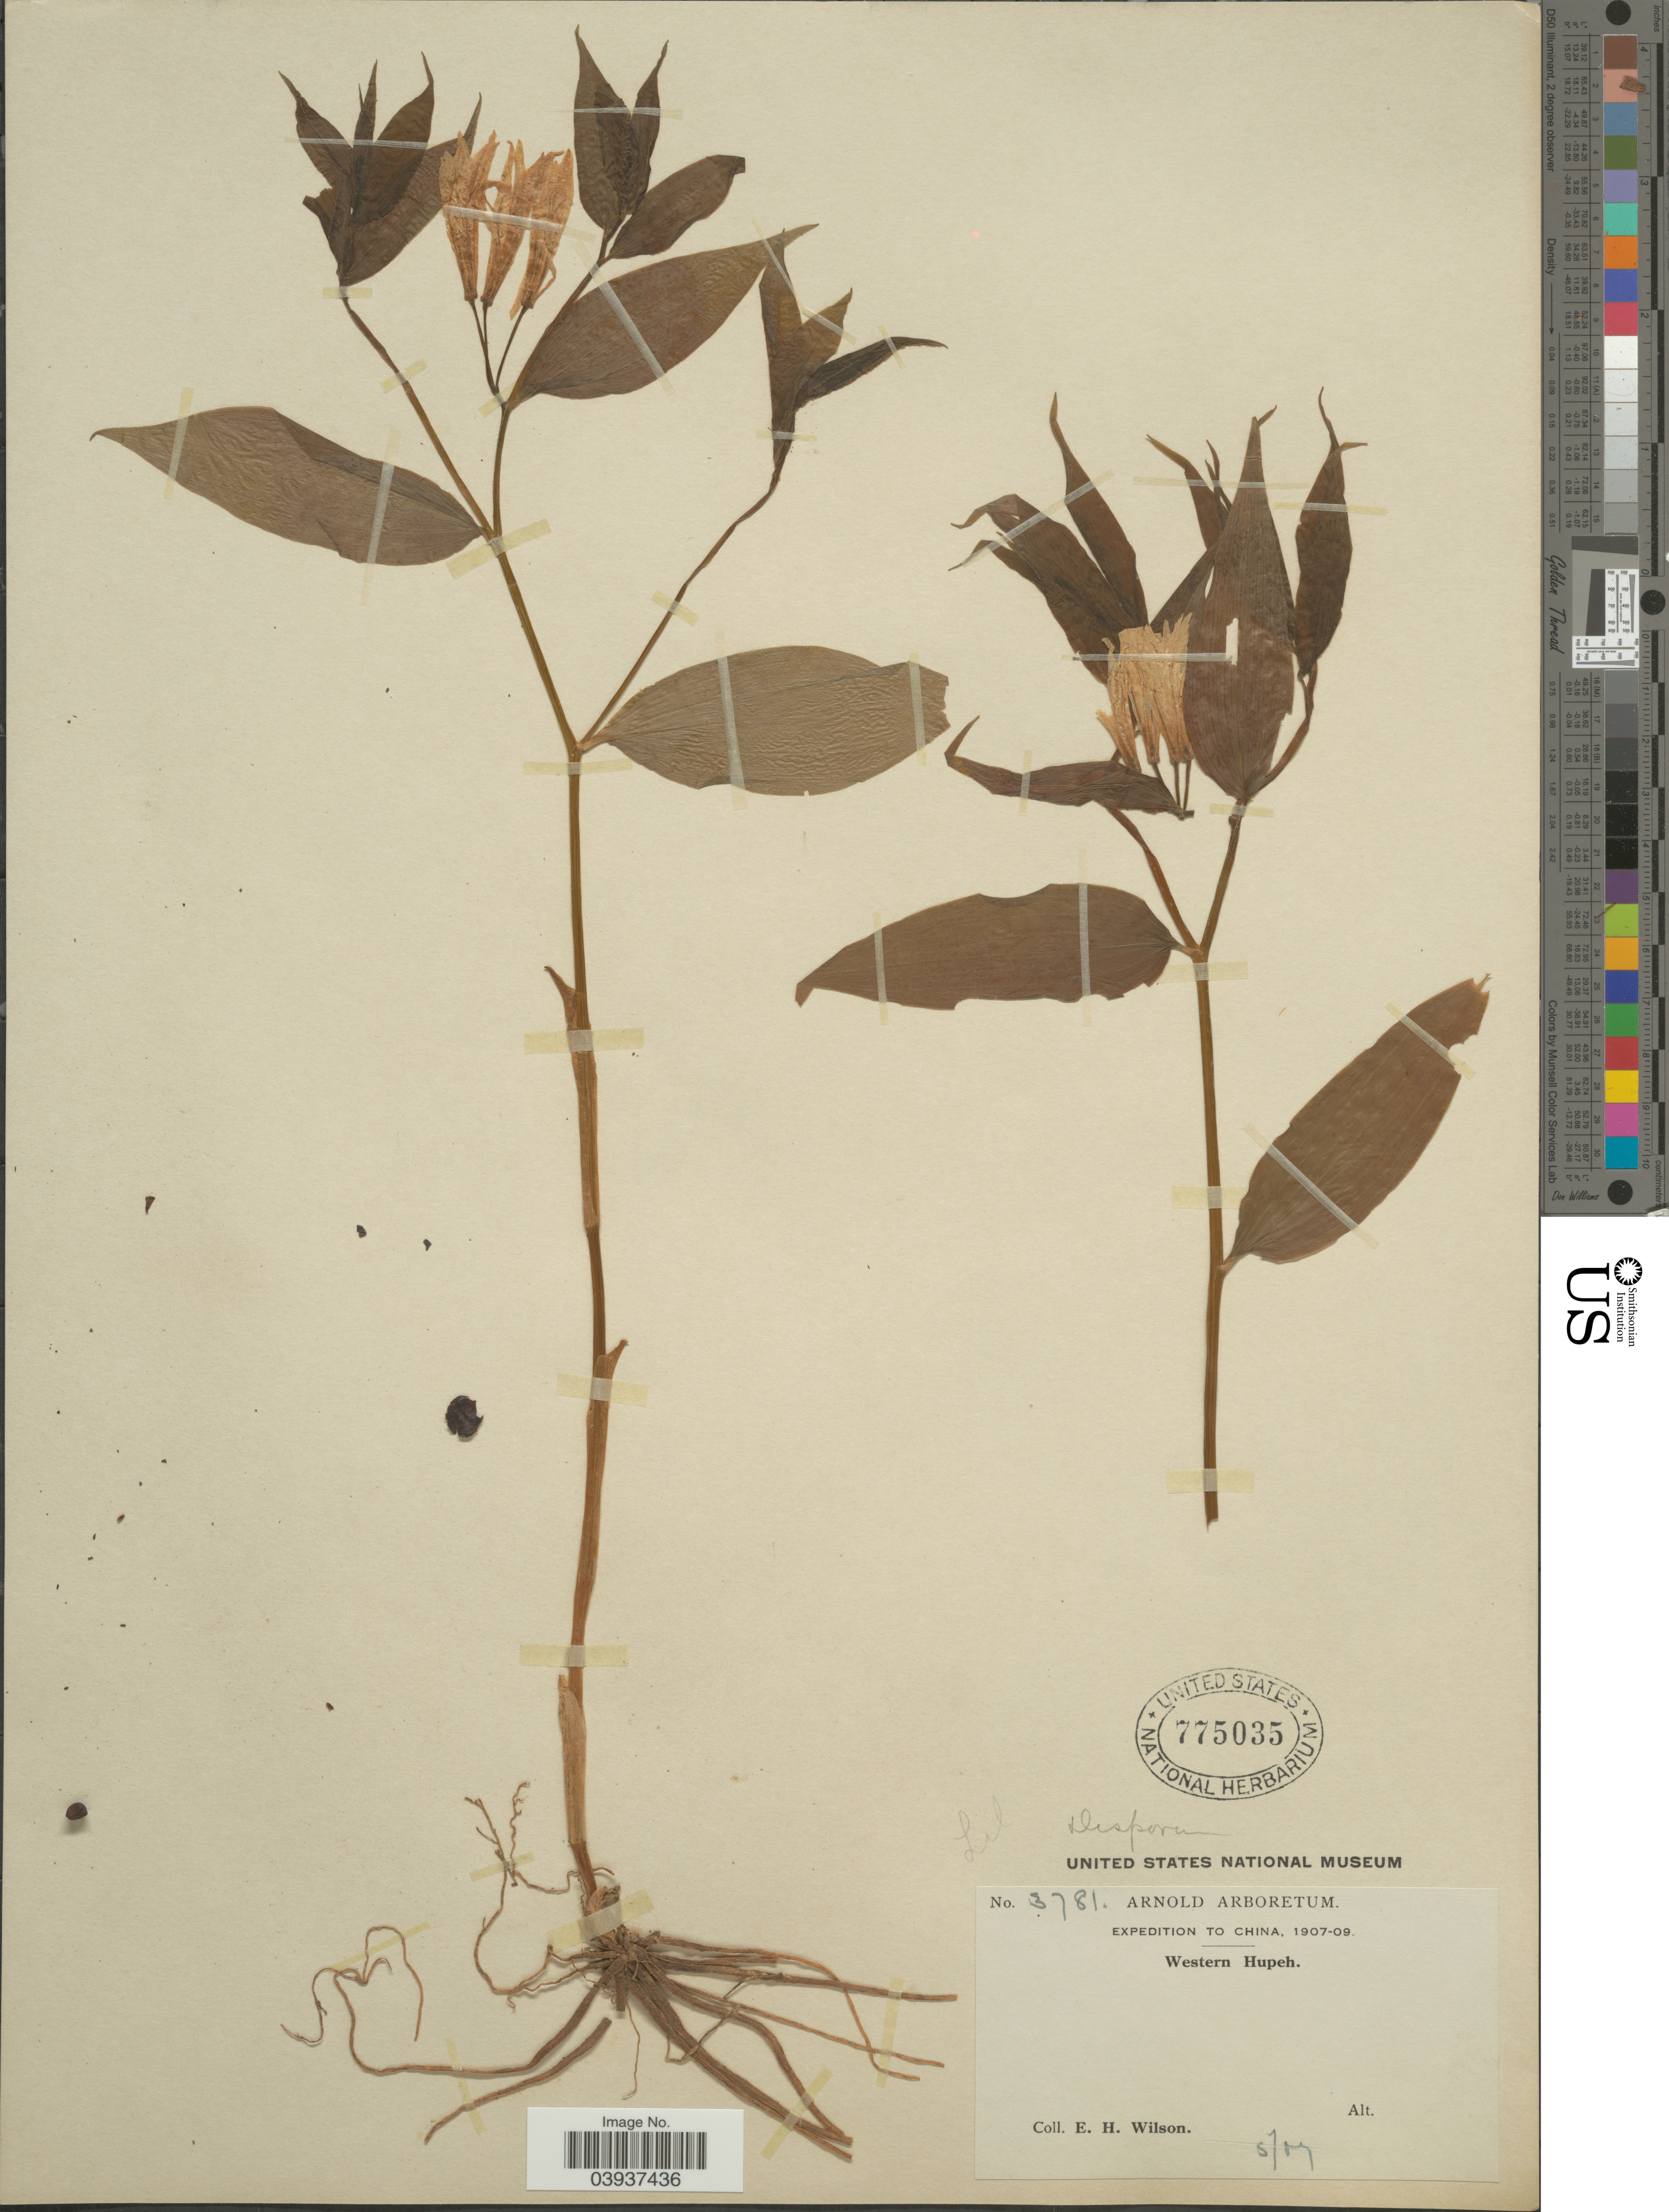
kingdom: Plantae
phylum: Tracheophyta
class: Liliopsida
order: Liliales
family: Colchicaceae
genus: Disporum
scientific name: Disporum sp.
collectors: E. Wilson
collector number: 3781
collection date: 1907-05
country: China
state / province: Hubei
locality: Western Hupeh.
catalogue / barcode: US 775035